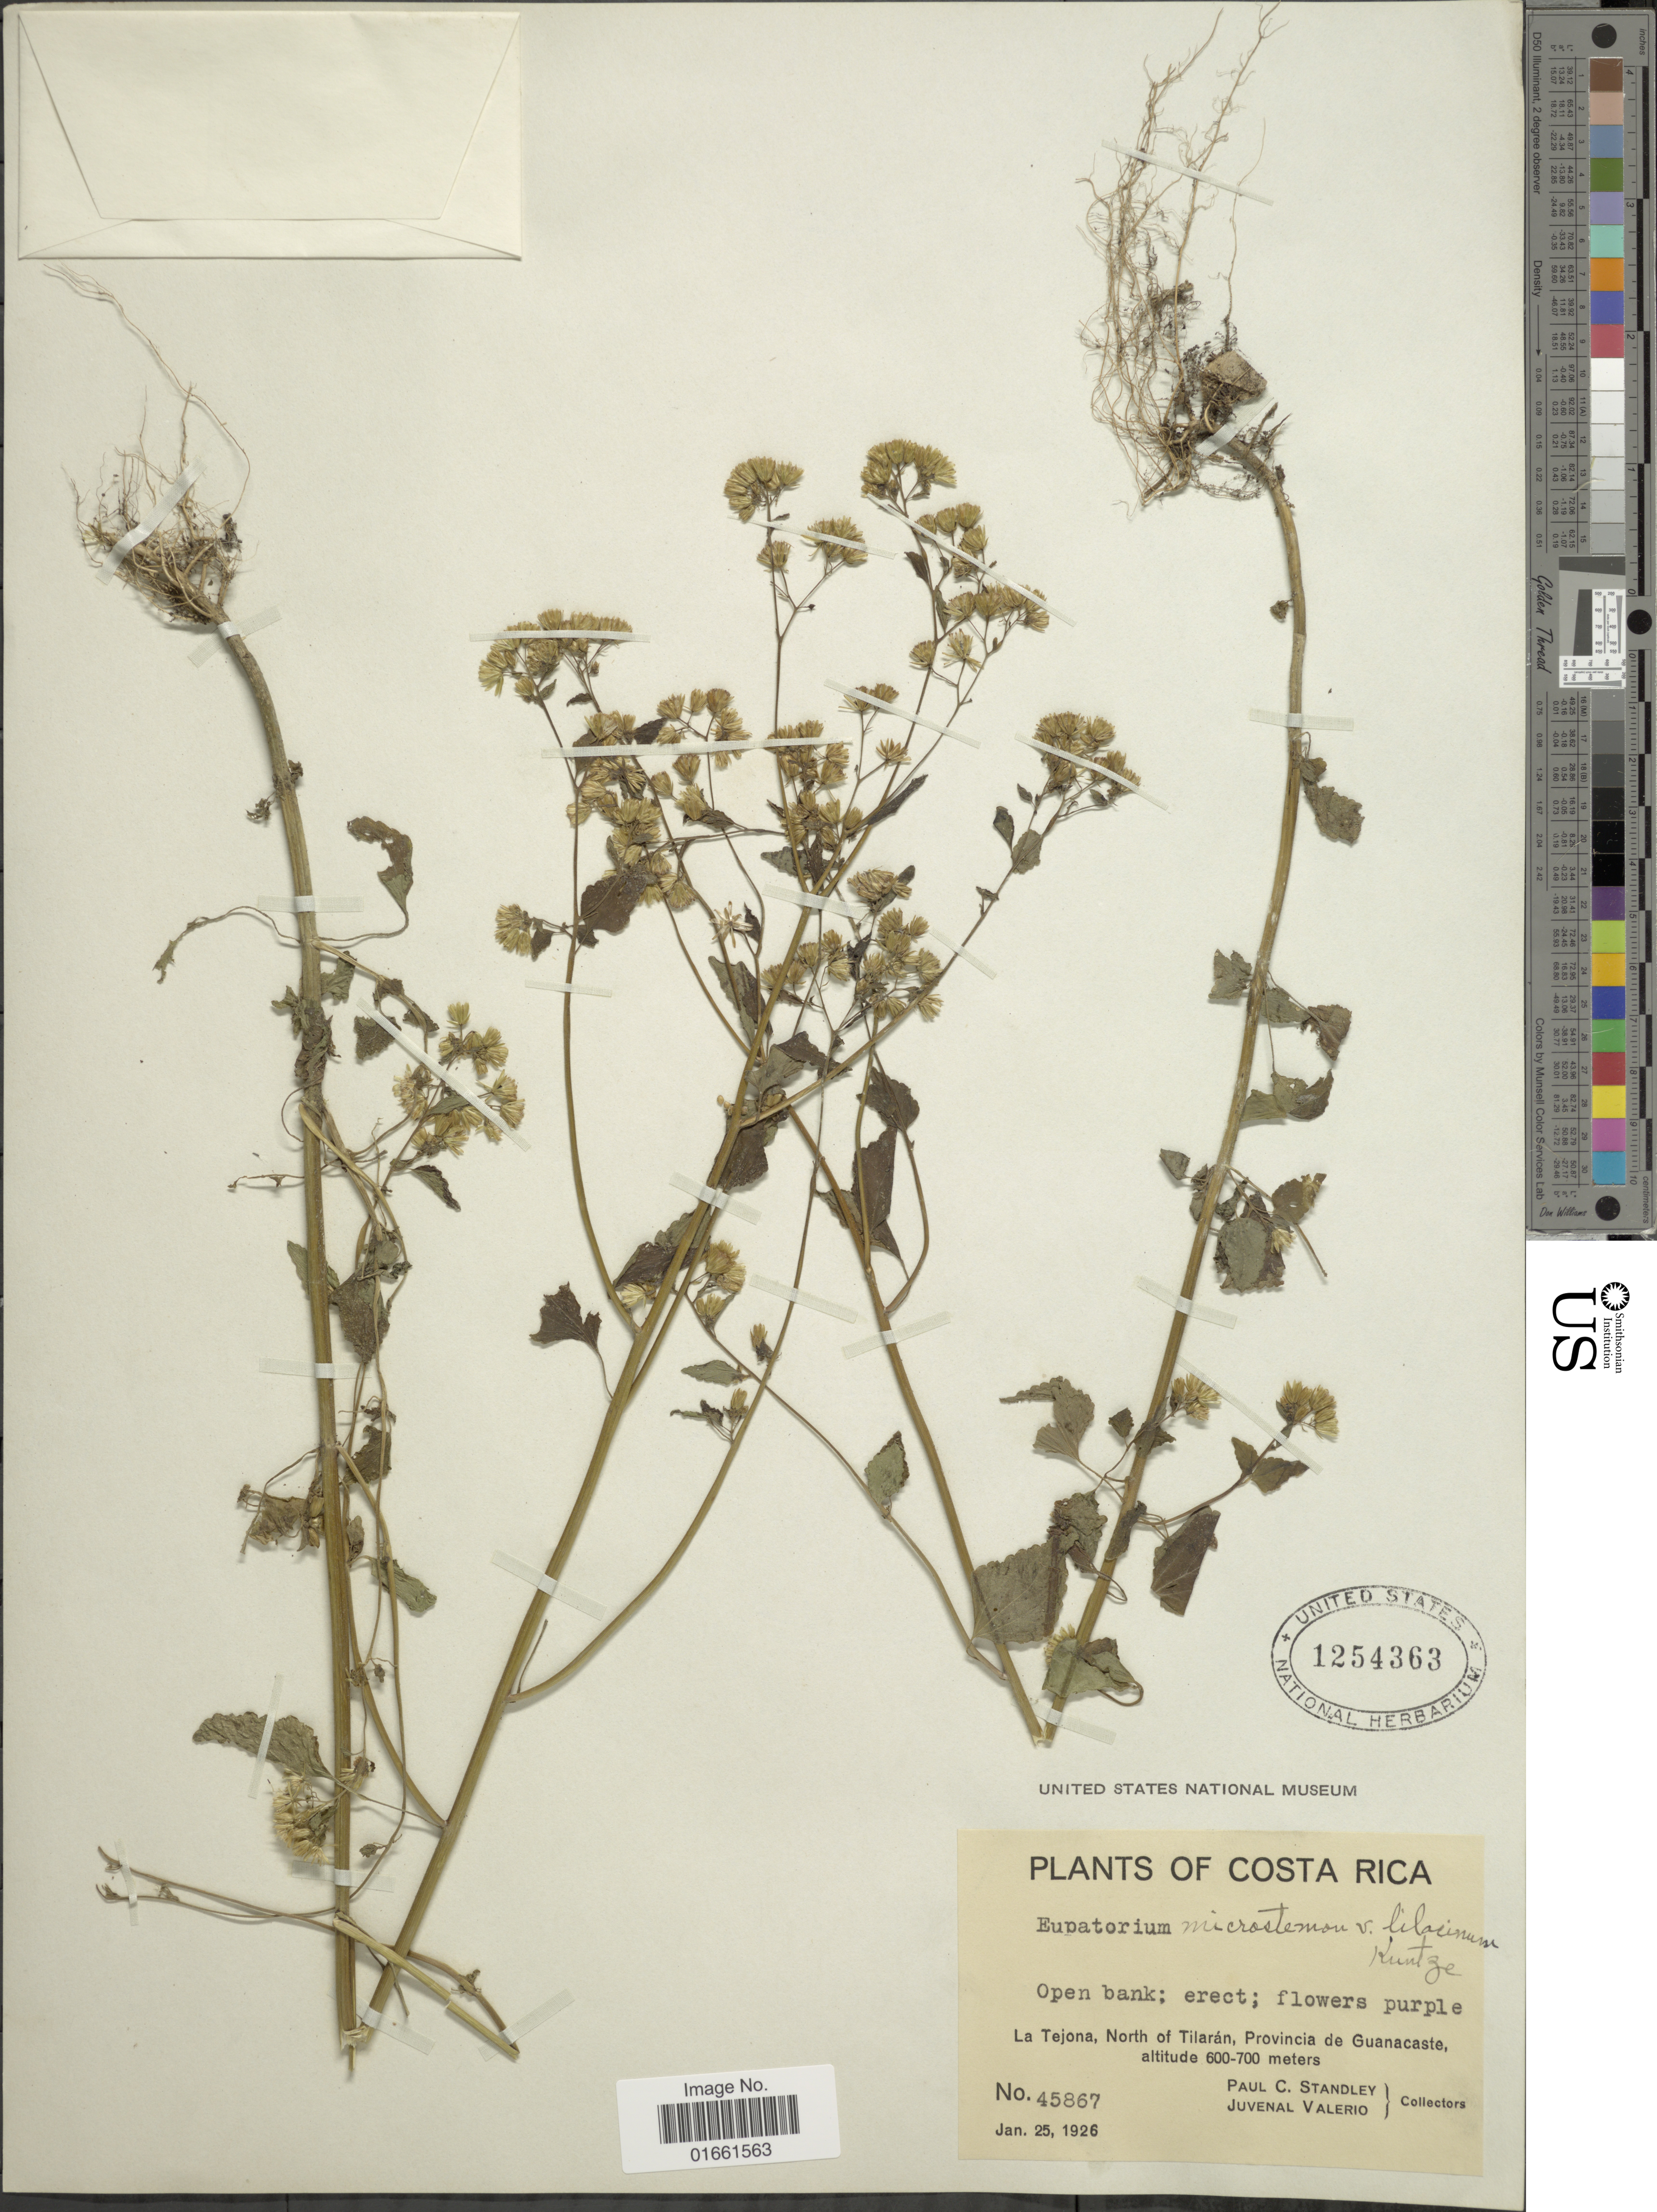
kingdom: Plantae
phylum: Tracheophyta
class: Magnoliopsida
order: Asterales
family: Asteraceae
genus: Fleischmannia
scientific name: Fleischmannia microstemon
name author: (Cass.) R.M. King & H. Rob.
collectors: P. C. Standley & J. Valerio R.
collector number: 45867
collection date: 1926-01-25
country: Costa Rica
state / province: Guanacaste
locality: La Tejona, North of Tilaran, Provincia de Guanacaste.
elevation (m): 600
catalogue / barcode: US 1254363